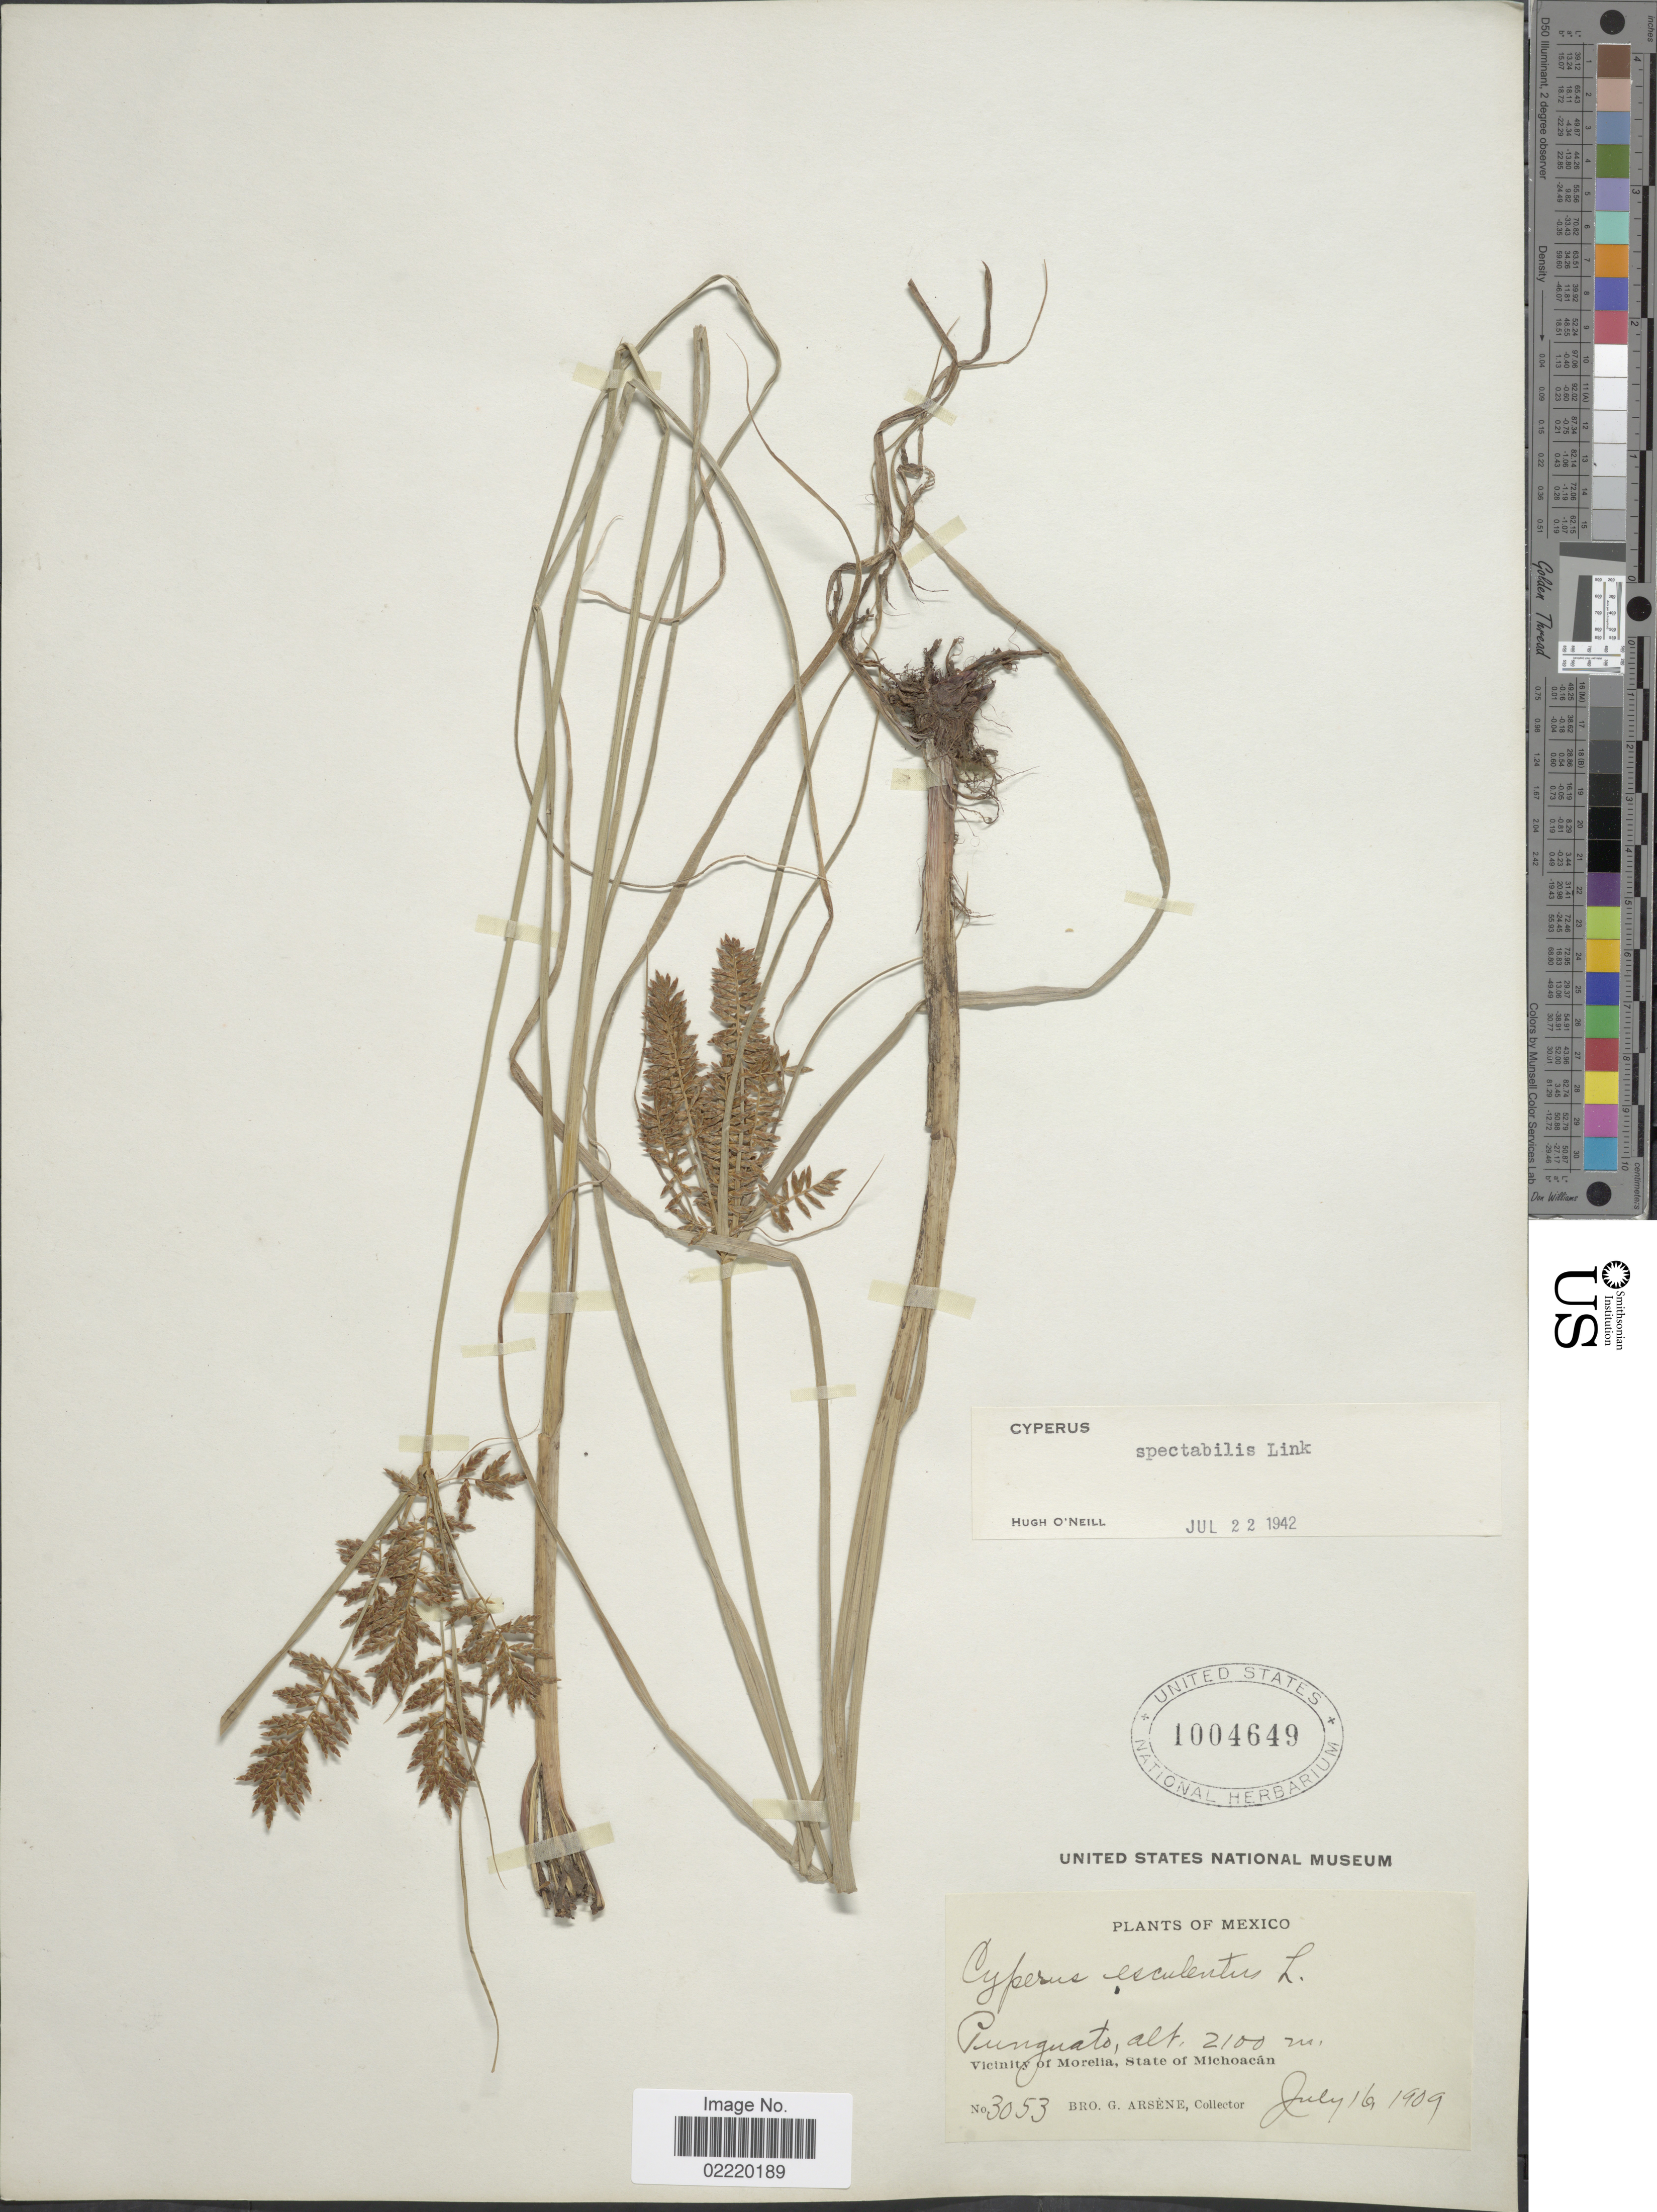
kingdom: Plantae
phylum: Tracheophyta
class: Liliopsida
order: Poales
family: Cyperaceae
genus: Cyperus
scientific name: Cyperus spectabilis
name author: Link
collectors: Bro. G. Arsène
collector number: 3053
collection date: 1909-07-16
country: Mexico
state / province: Michoacán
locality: Punguato, Vicinity of Morelia.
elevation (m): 2100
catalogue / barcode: US 1004649